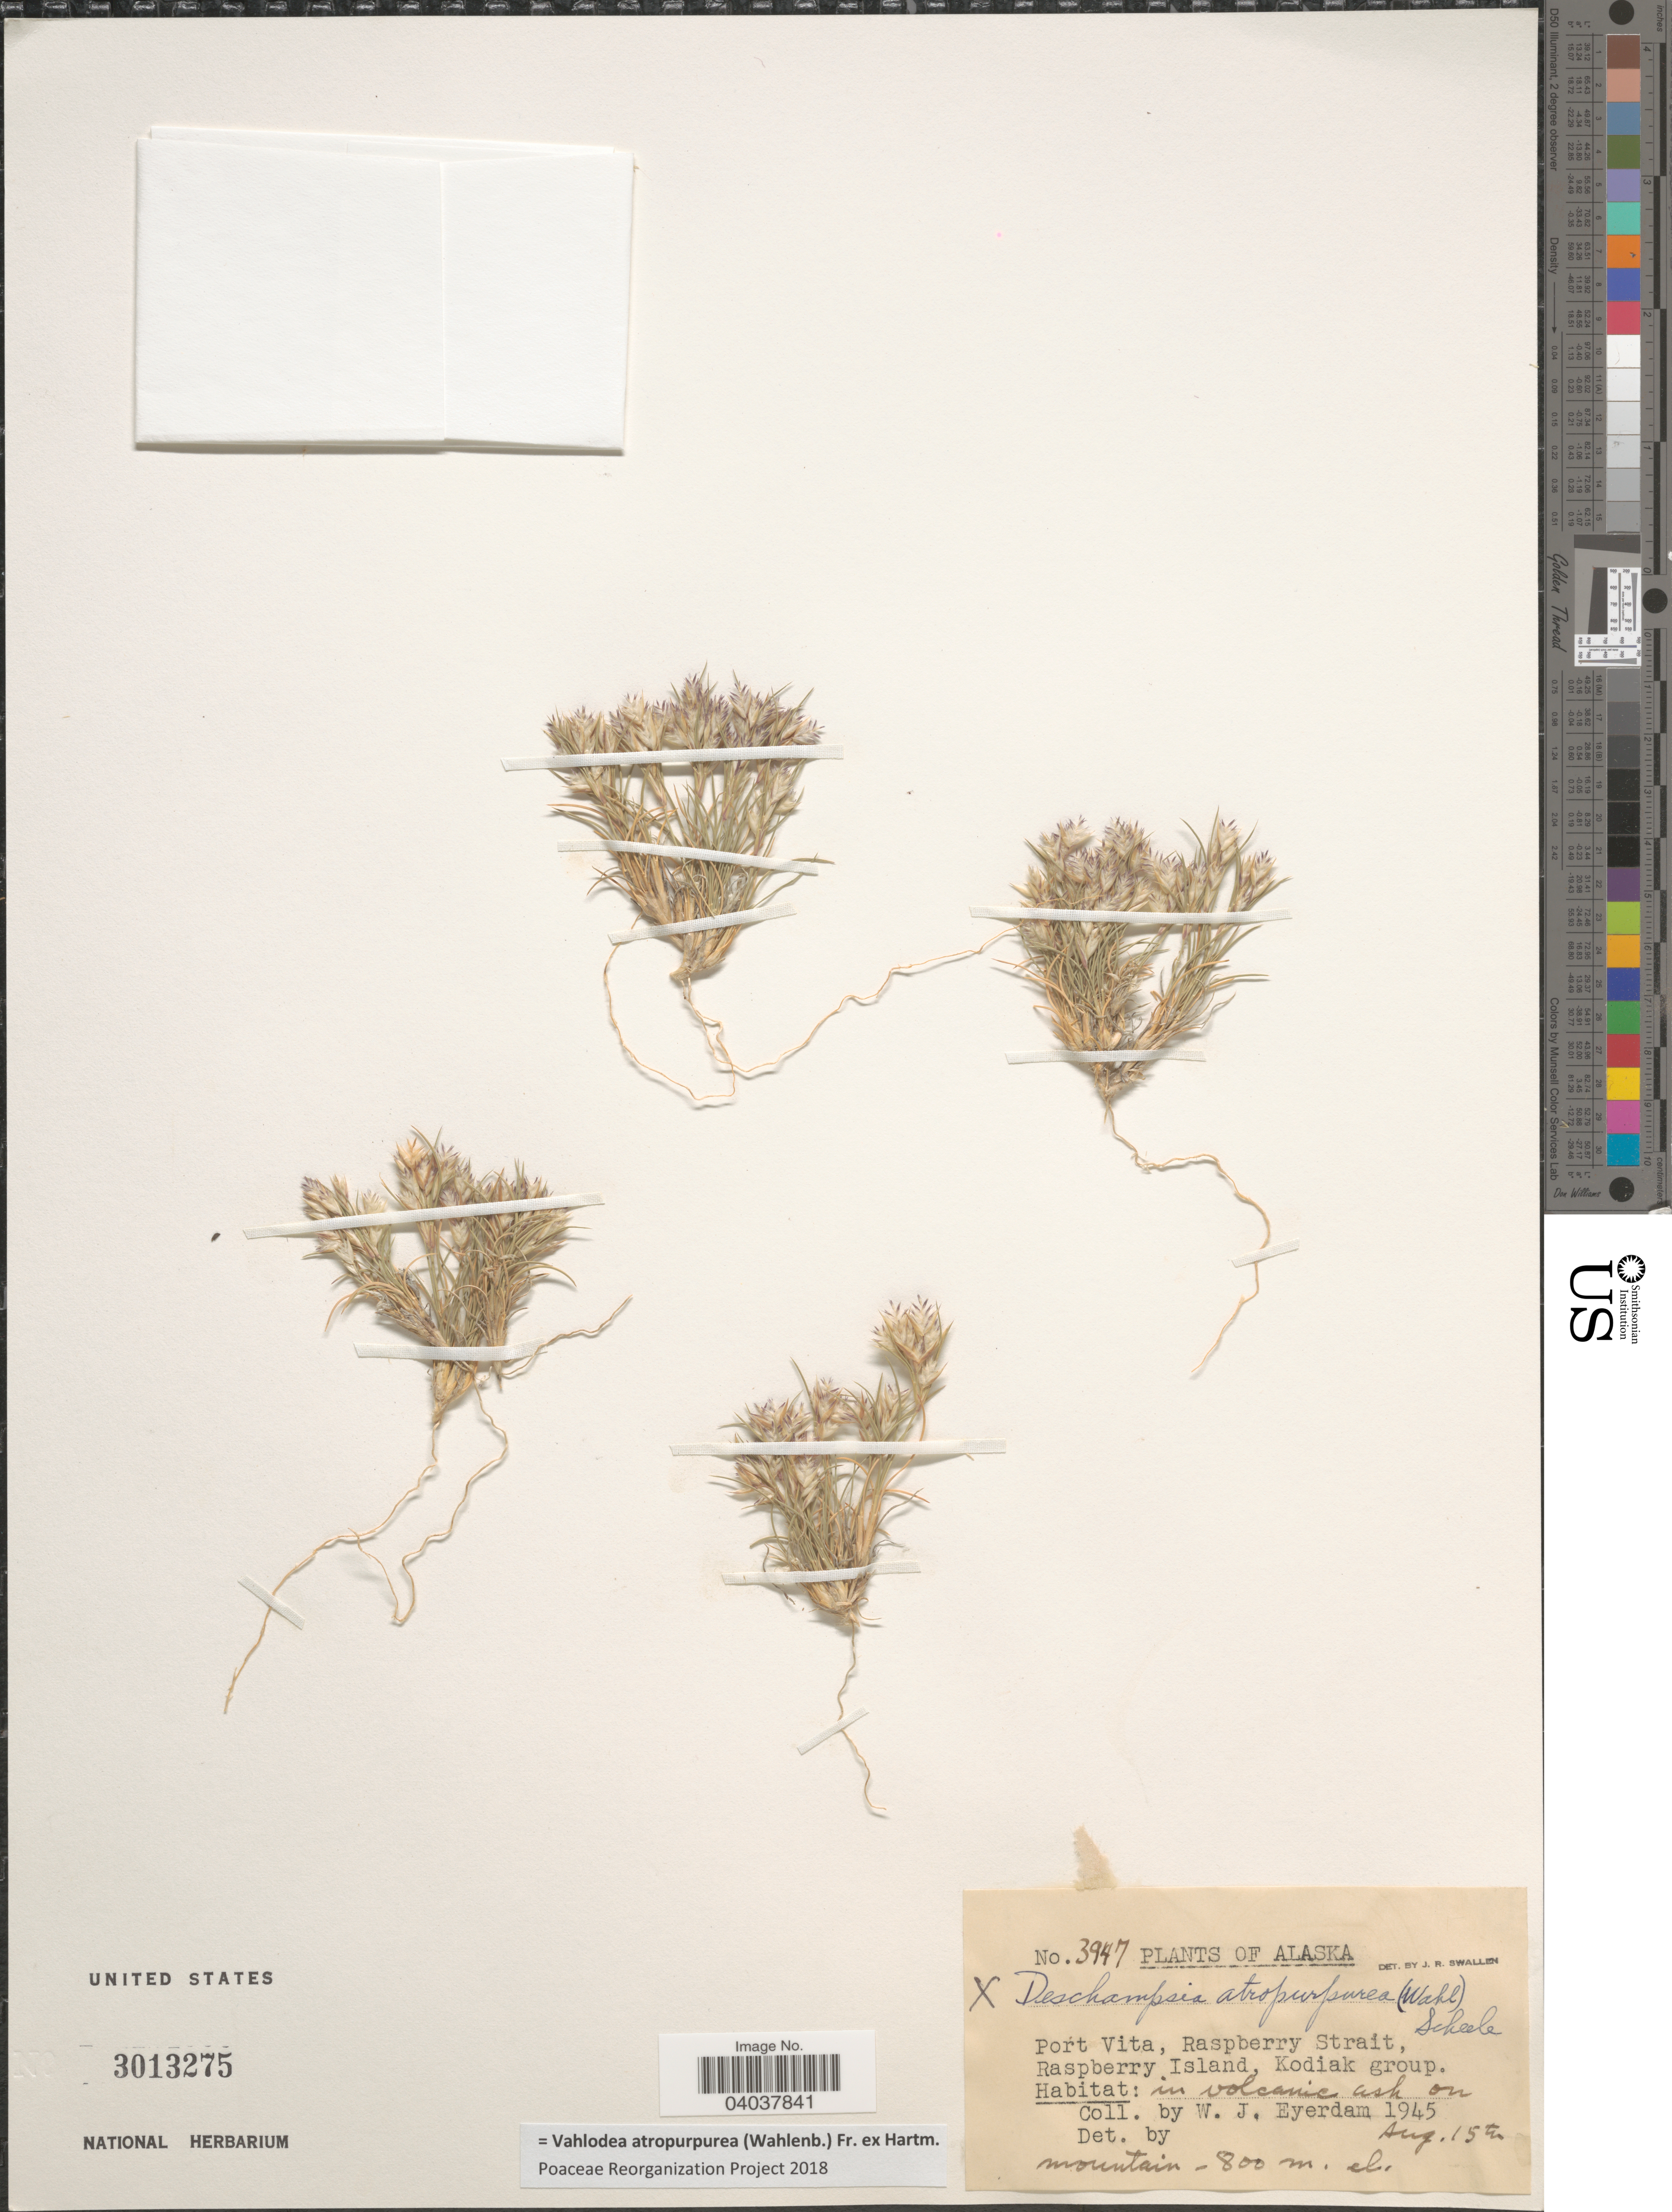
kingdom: Plantae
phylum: Tracheophyta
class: Liliopsida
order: Poales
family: Poaceae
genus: Vahlodea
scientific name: Vahlodea atropurpurea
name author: (Wahlenb.) Fr. ex Hartm.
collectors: W. J. Eyerdam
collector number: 3947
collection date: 1945-08-15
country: United States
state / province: Alaska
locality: Port Vita, Raspberry Strait, Raspberry Island, Kodiak group.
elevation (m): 800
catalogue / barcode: US 3013275